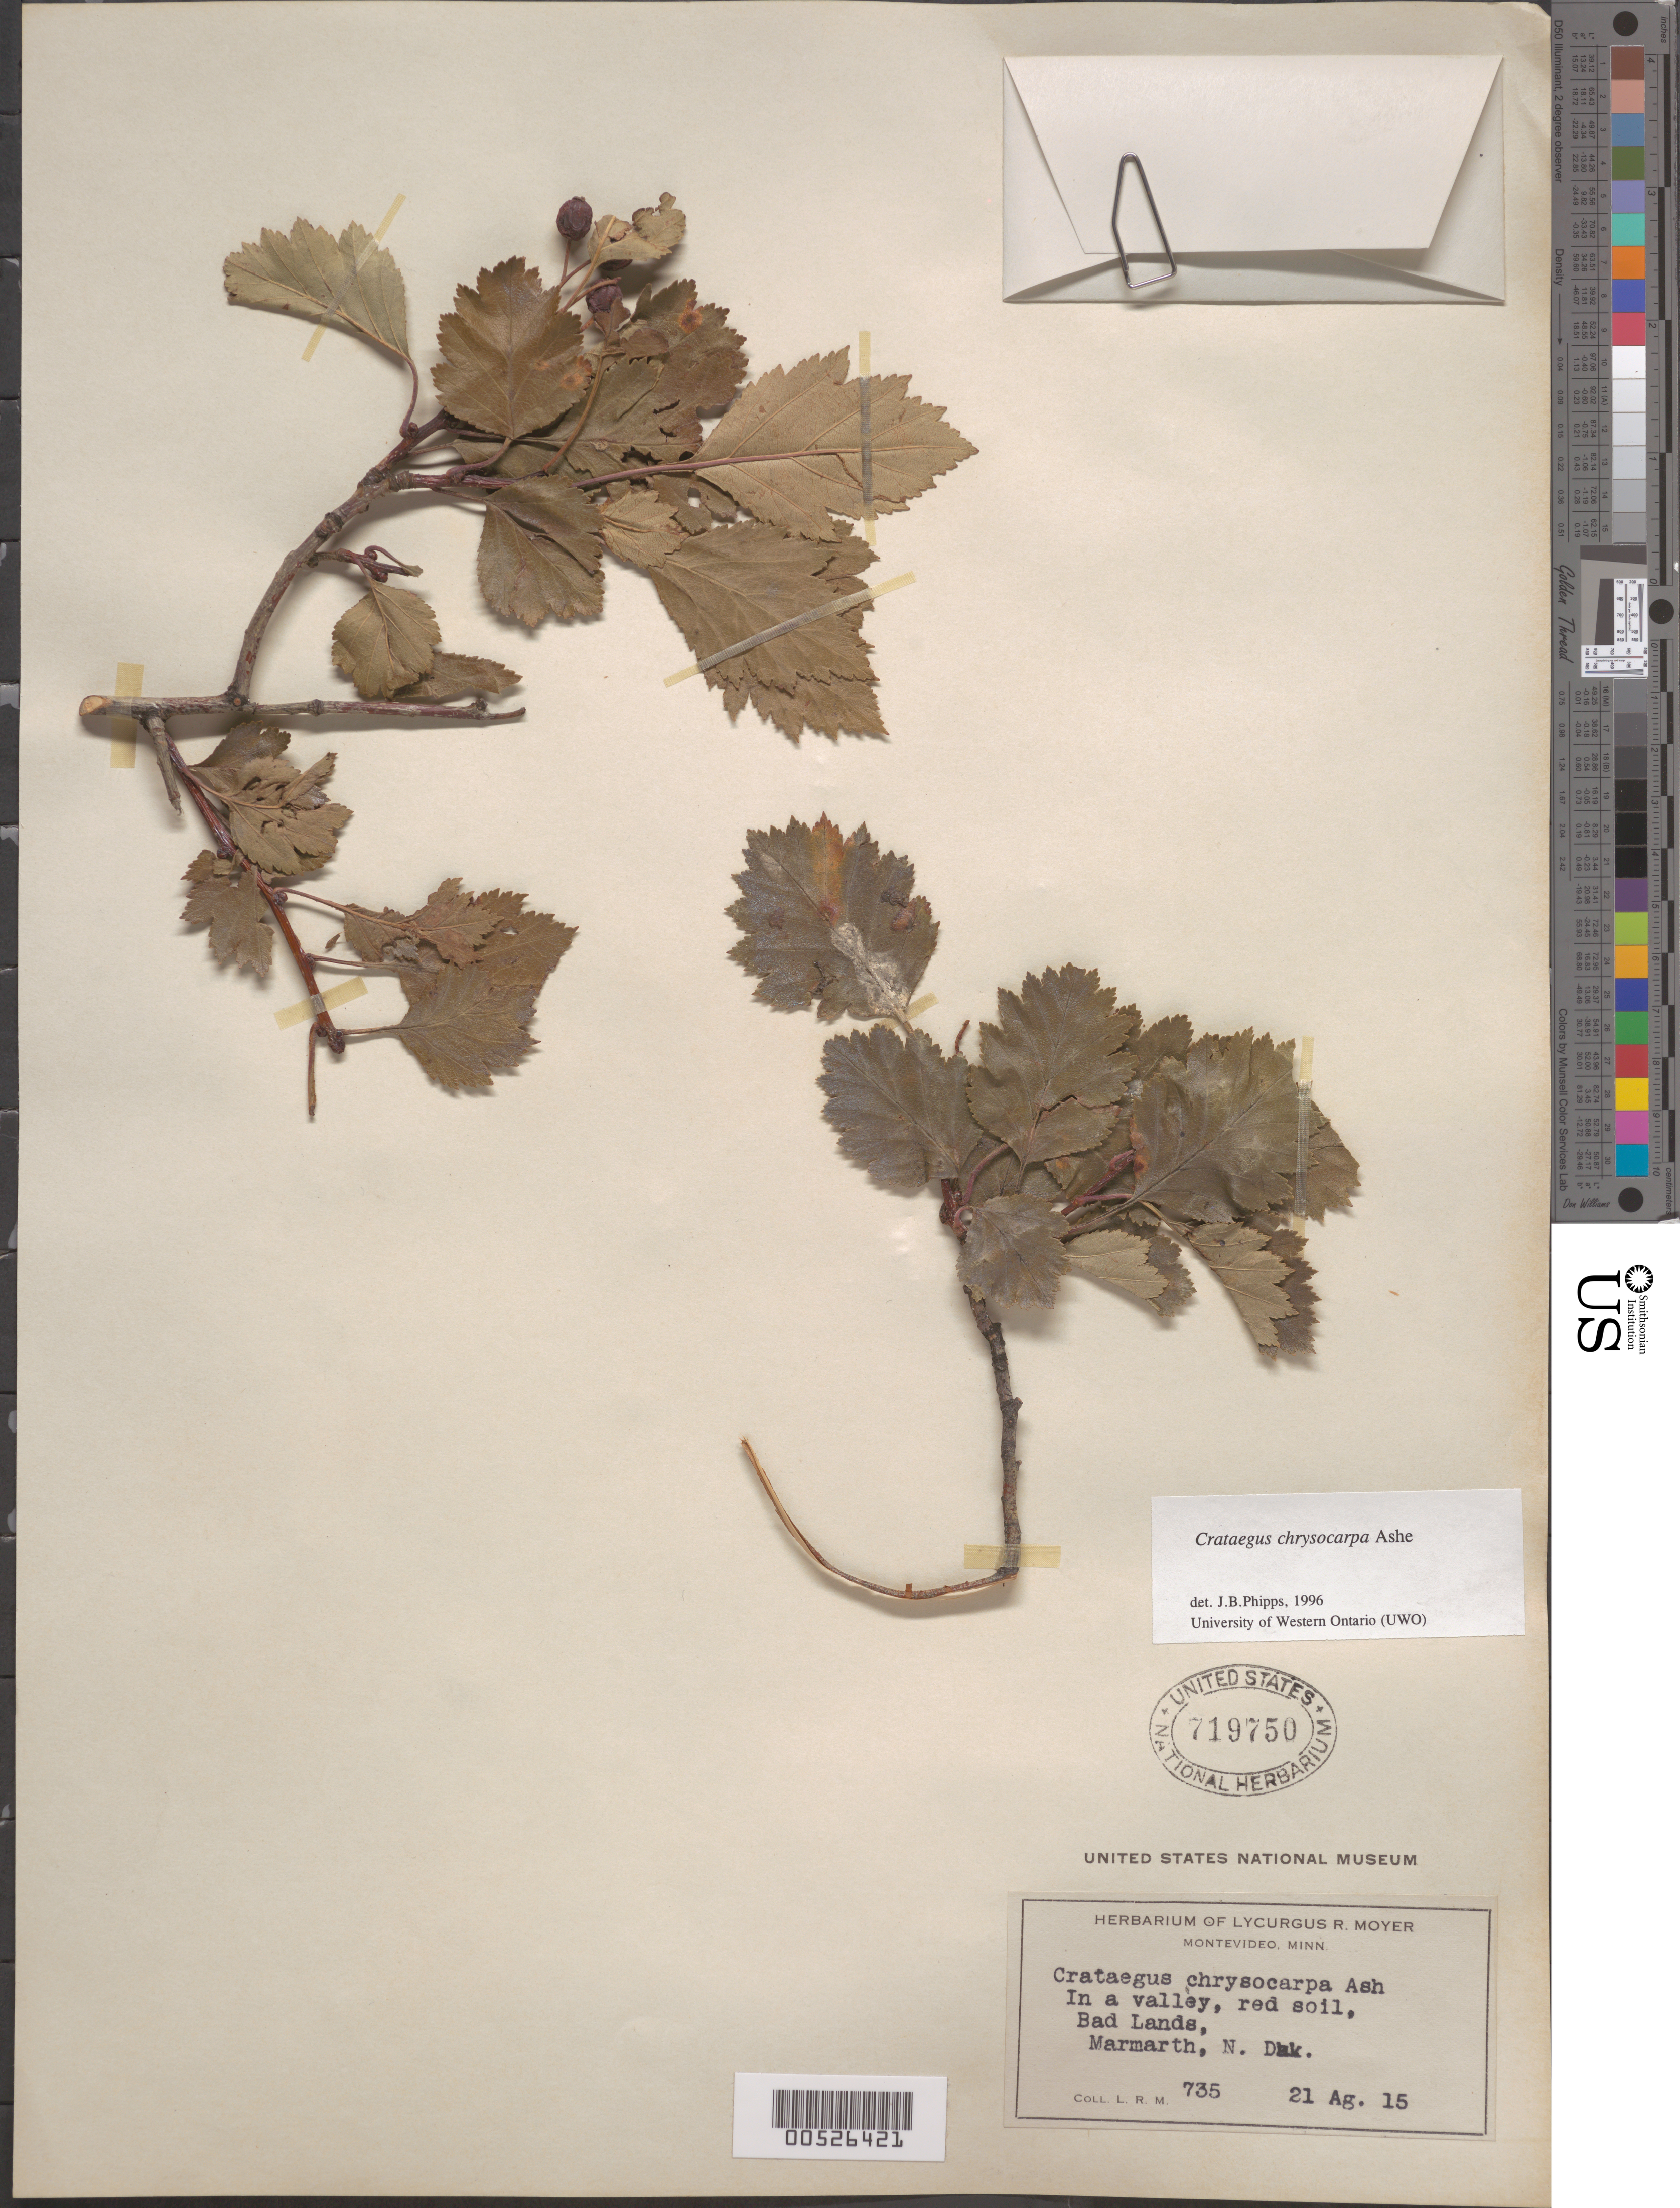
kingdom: Plantae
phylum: Tracheophyta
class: Magnoliopsida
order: Rosales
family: Rosaceae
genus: Crataegus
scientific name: Crataegus chrysocarpa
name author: Ashe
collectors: L. Moyer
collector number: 735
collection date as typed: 21 Aug 1915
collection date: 1915-08-21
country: United States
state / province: North Dakota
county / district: Slope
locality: Marmarth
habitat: In a valley, red soil, Bad Lands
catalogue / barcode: US 719750